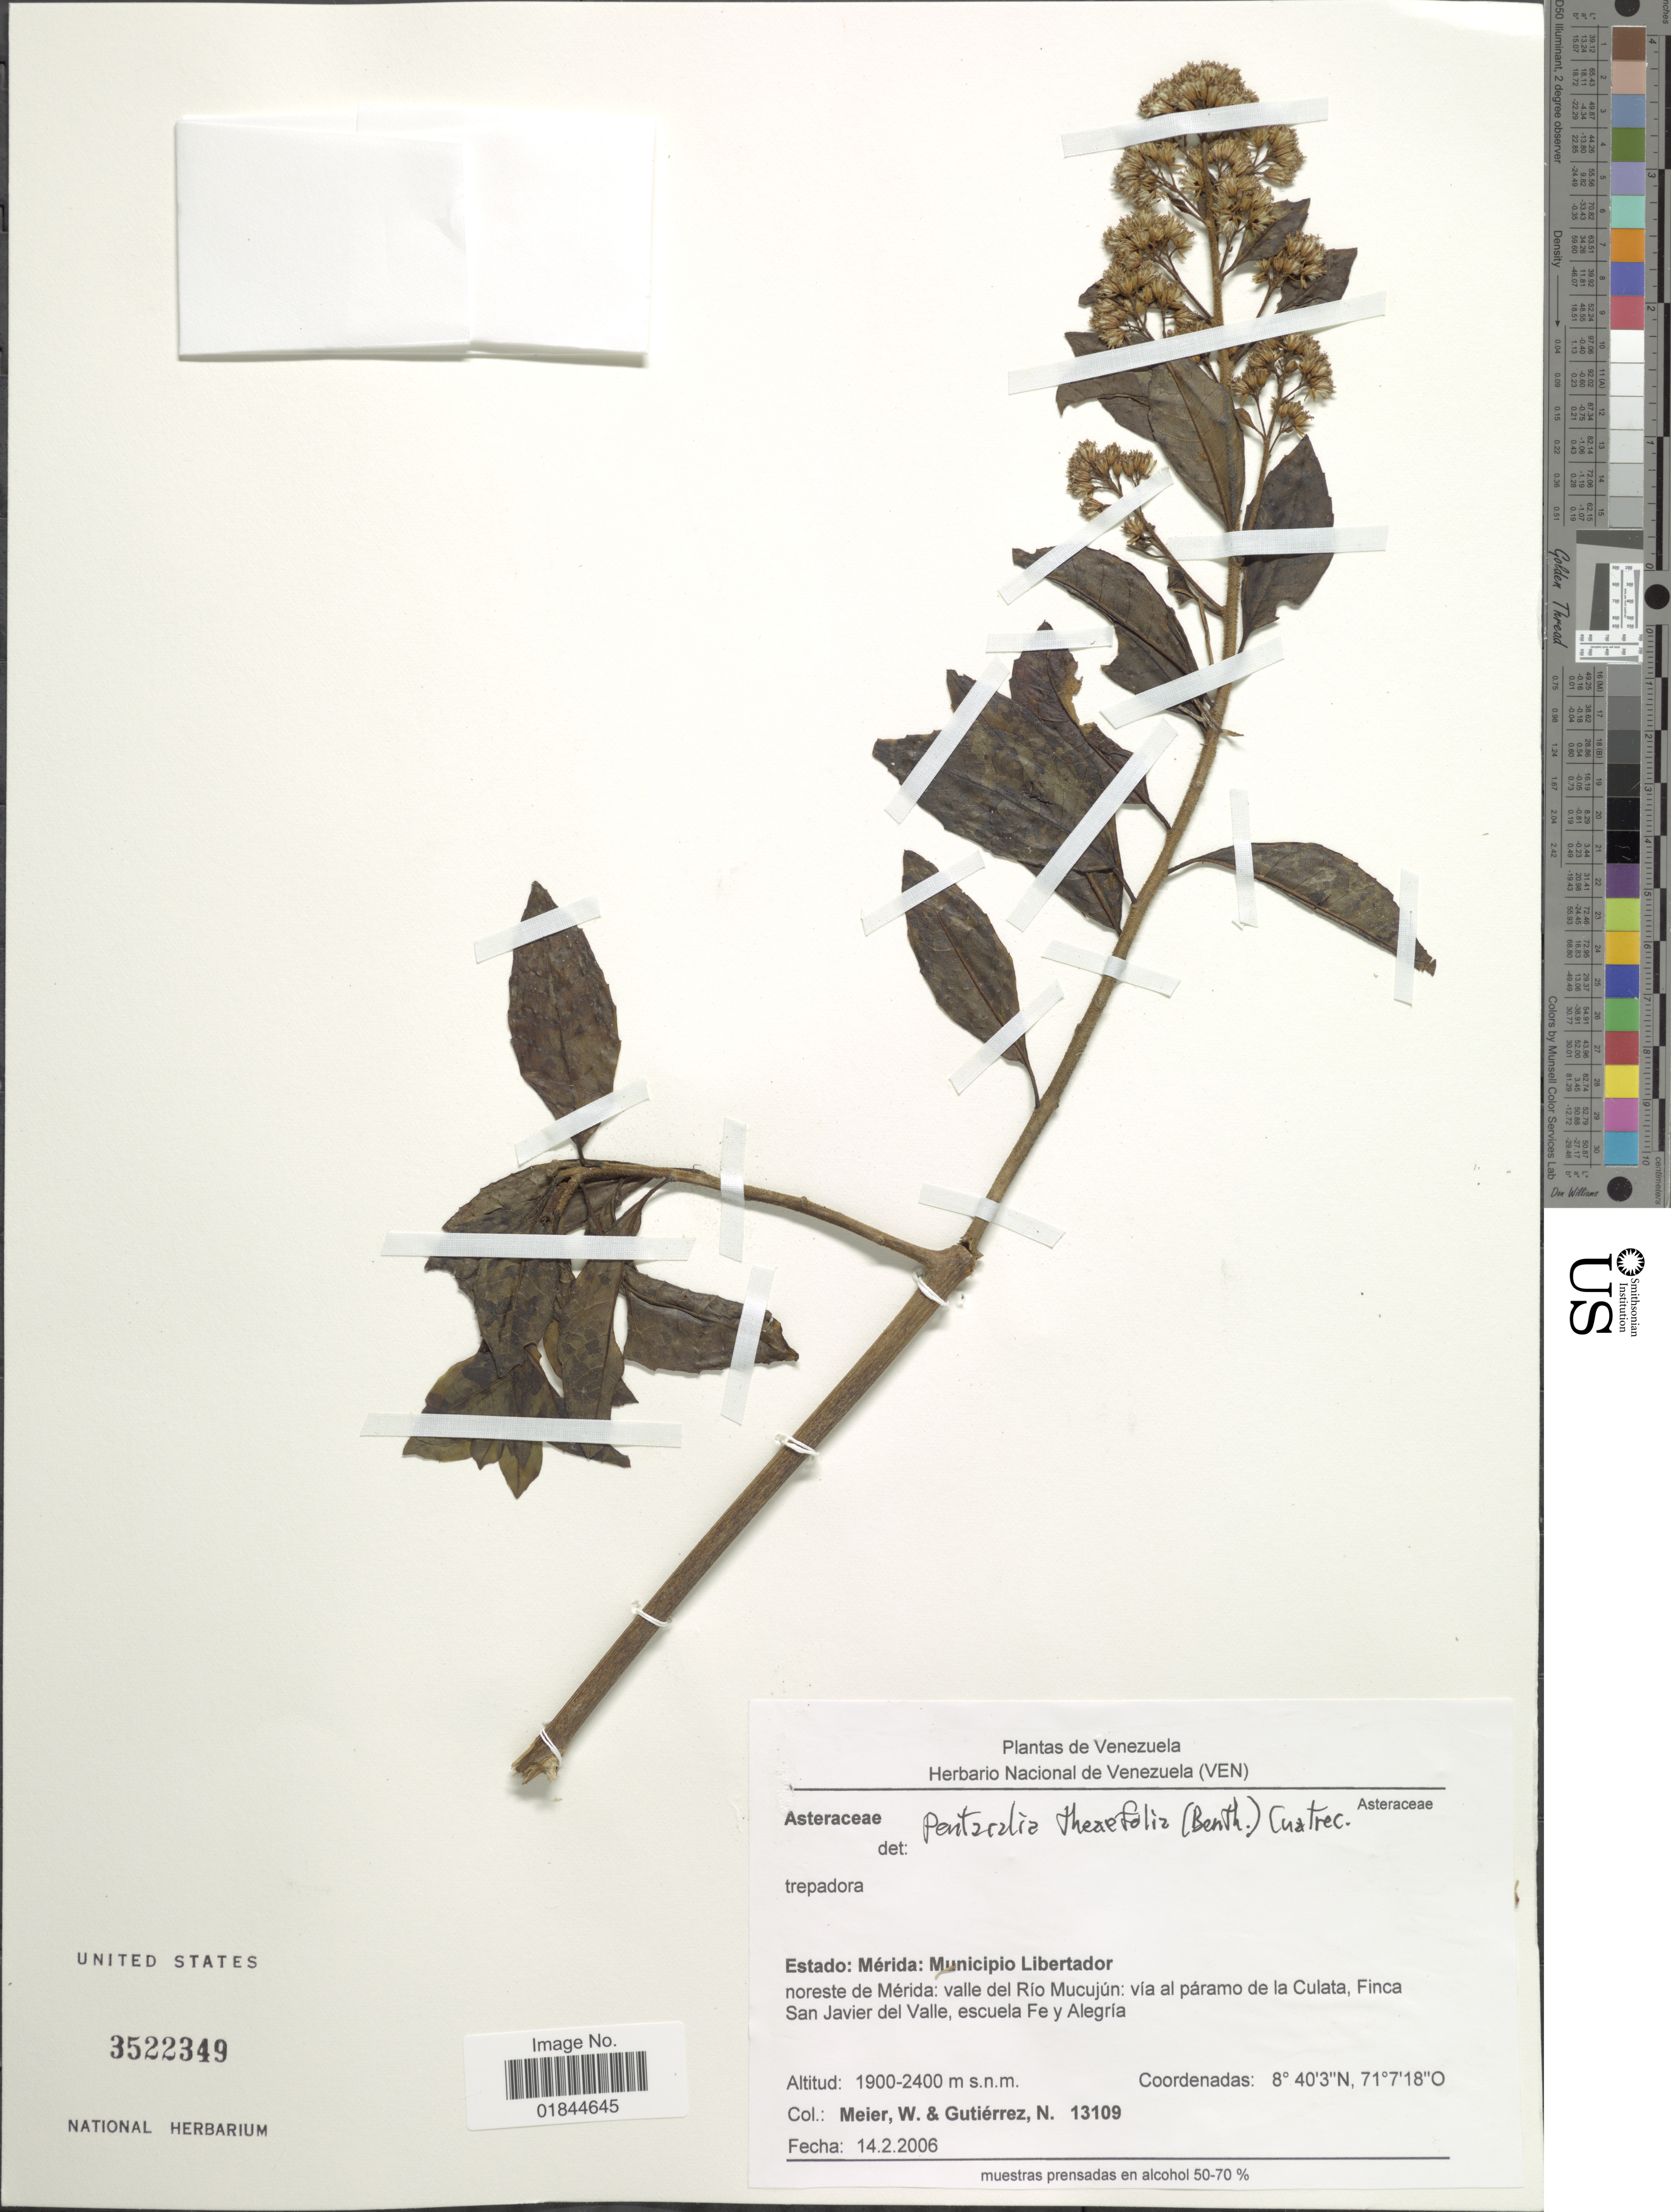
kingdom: Plantae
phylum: Tracheophyta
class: Magnoliopsida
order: Asterales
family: Asteraceae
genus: Pentacalia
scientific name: Pentacalia theifolia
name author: (Benth.) Cuatrec.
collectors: W. Meier & N. Gutierrez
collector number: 13109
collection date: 2006-02-14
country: Venezuela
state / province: Mérida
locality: Municipio Libertador, noreste de Merida, valle del Rio Mucujun, via al paramo de la Culata, Finca San Javier del Valle, escuela Fe y Alegria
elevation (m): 1900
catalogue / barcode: US 3522349